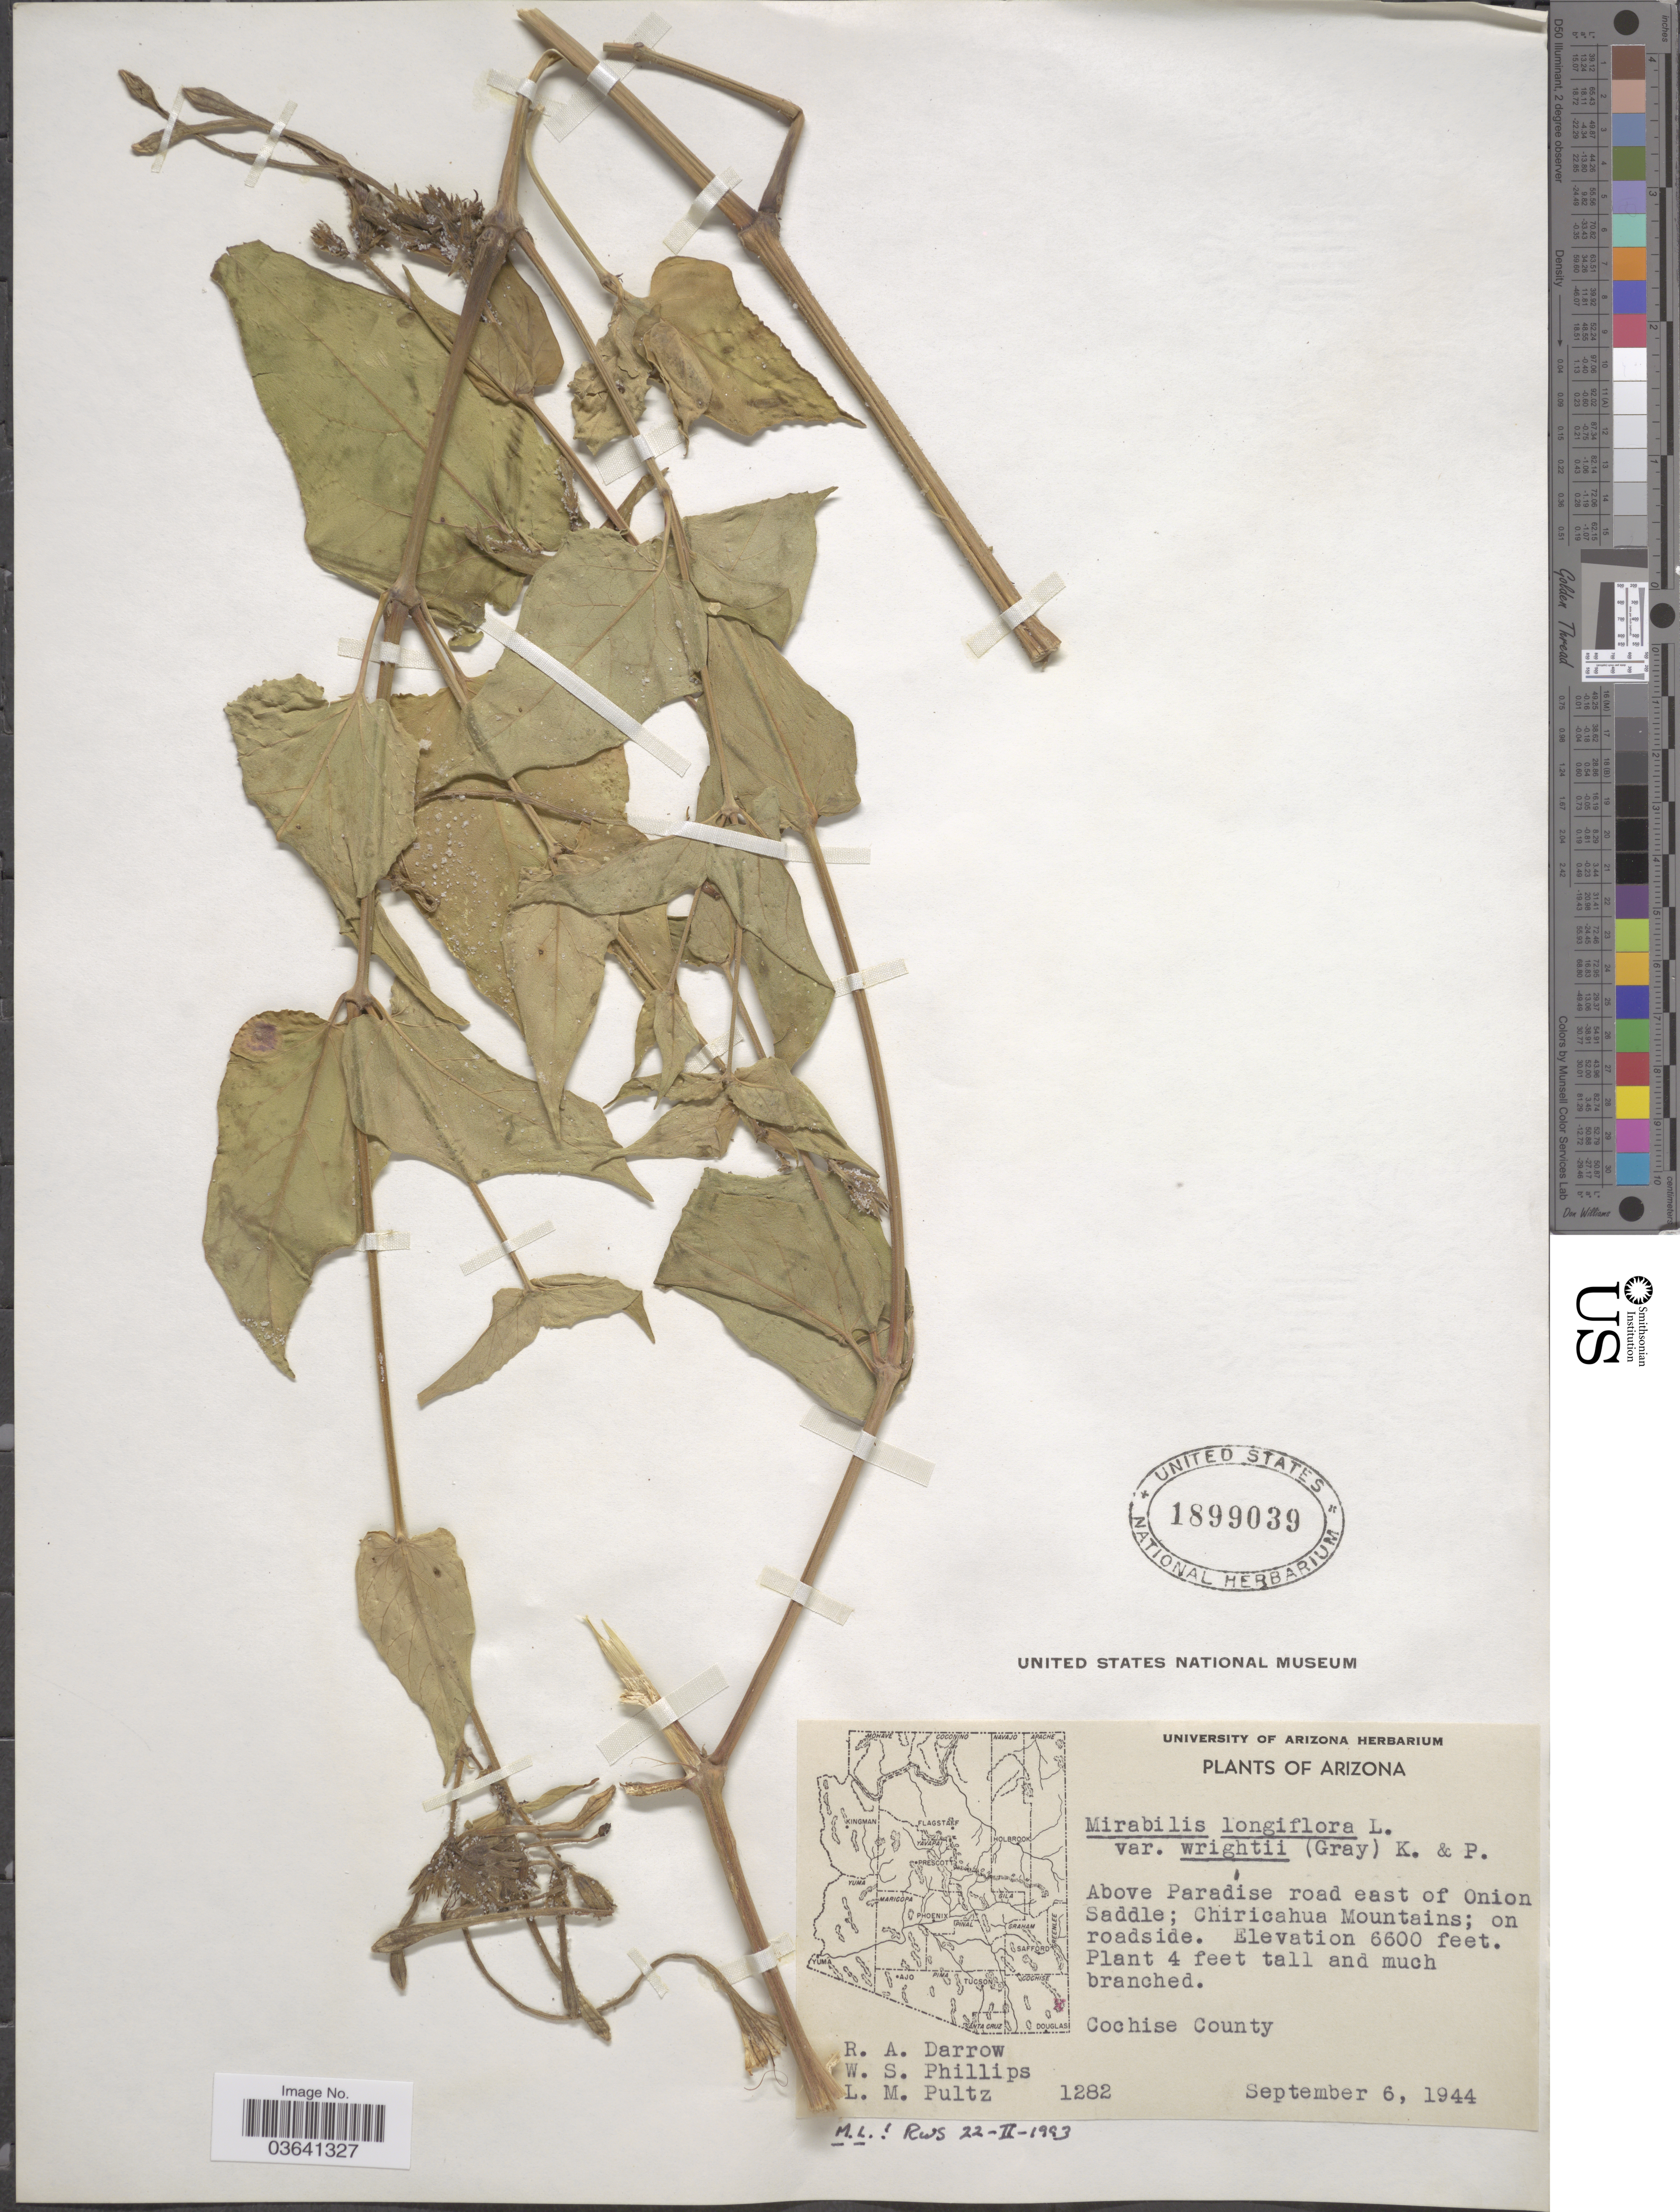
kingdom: Plantae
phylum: Tracheophyta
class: Magnoliopsida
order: Caryophyllales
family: Nyctaginaceae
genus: Mirabilis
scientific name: Mirabilis wrightiana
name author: A. Gray & Britton ex Kearney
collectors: R. A. Darrow, W. S. Phillips & L. Pultz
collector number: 1282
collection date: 1944-09-06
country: United States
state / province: Arizona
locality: Above Paradise road east of Onion Saddle; Chiricahua Mountains. Cochise County.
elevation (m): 2012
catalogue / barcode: US 1899039